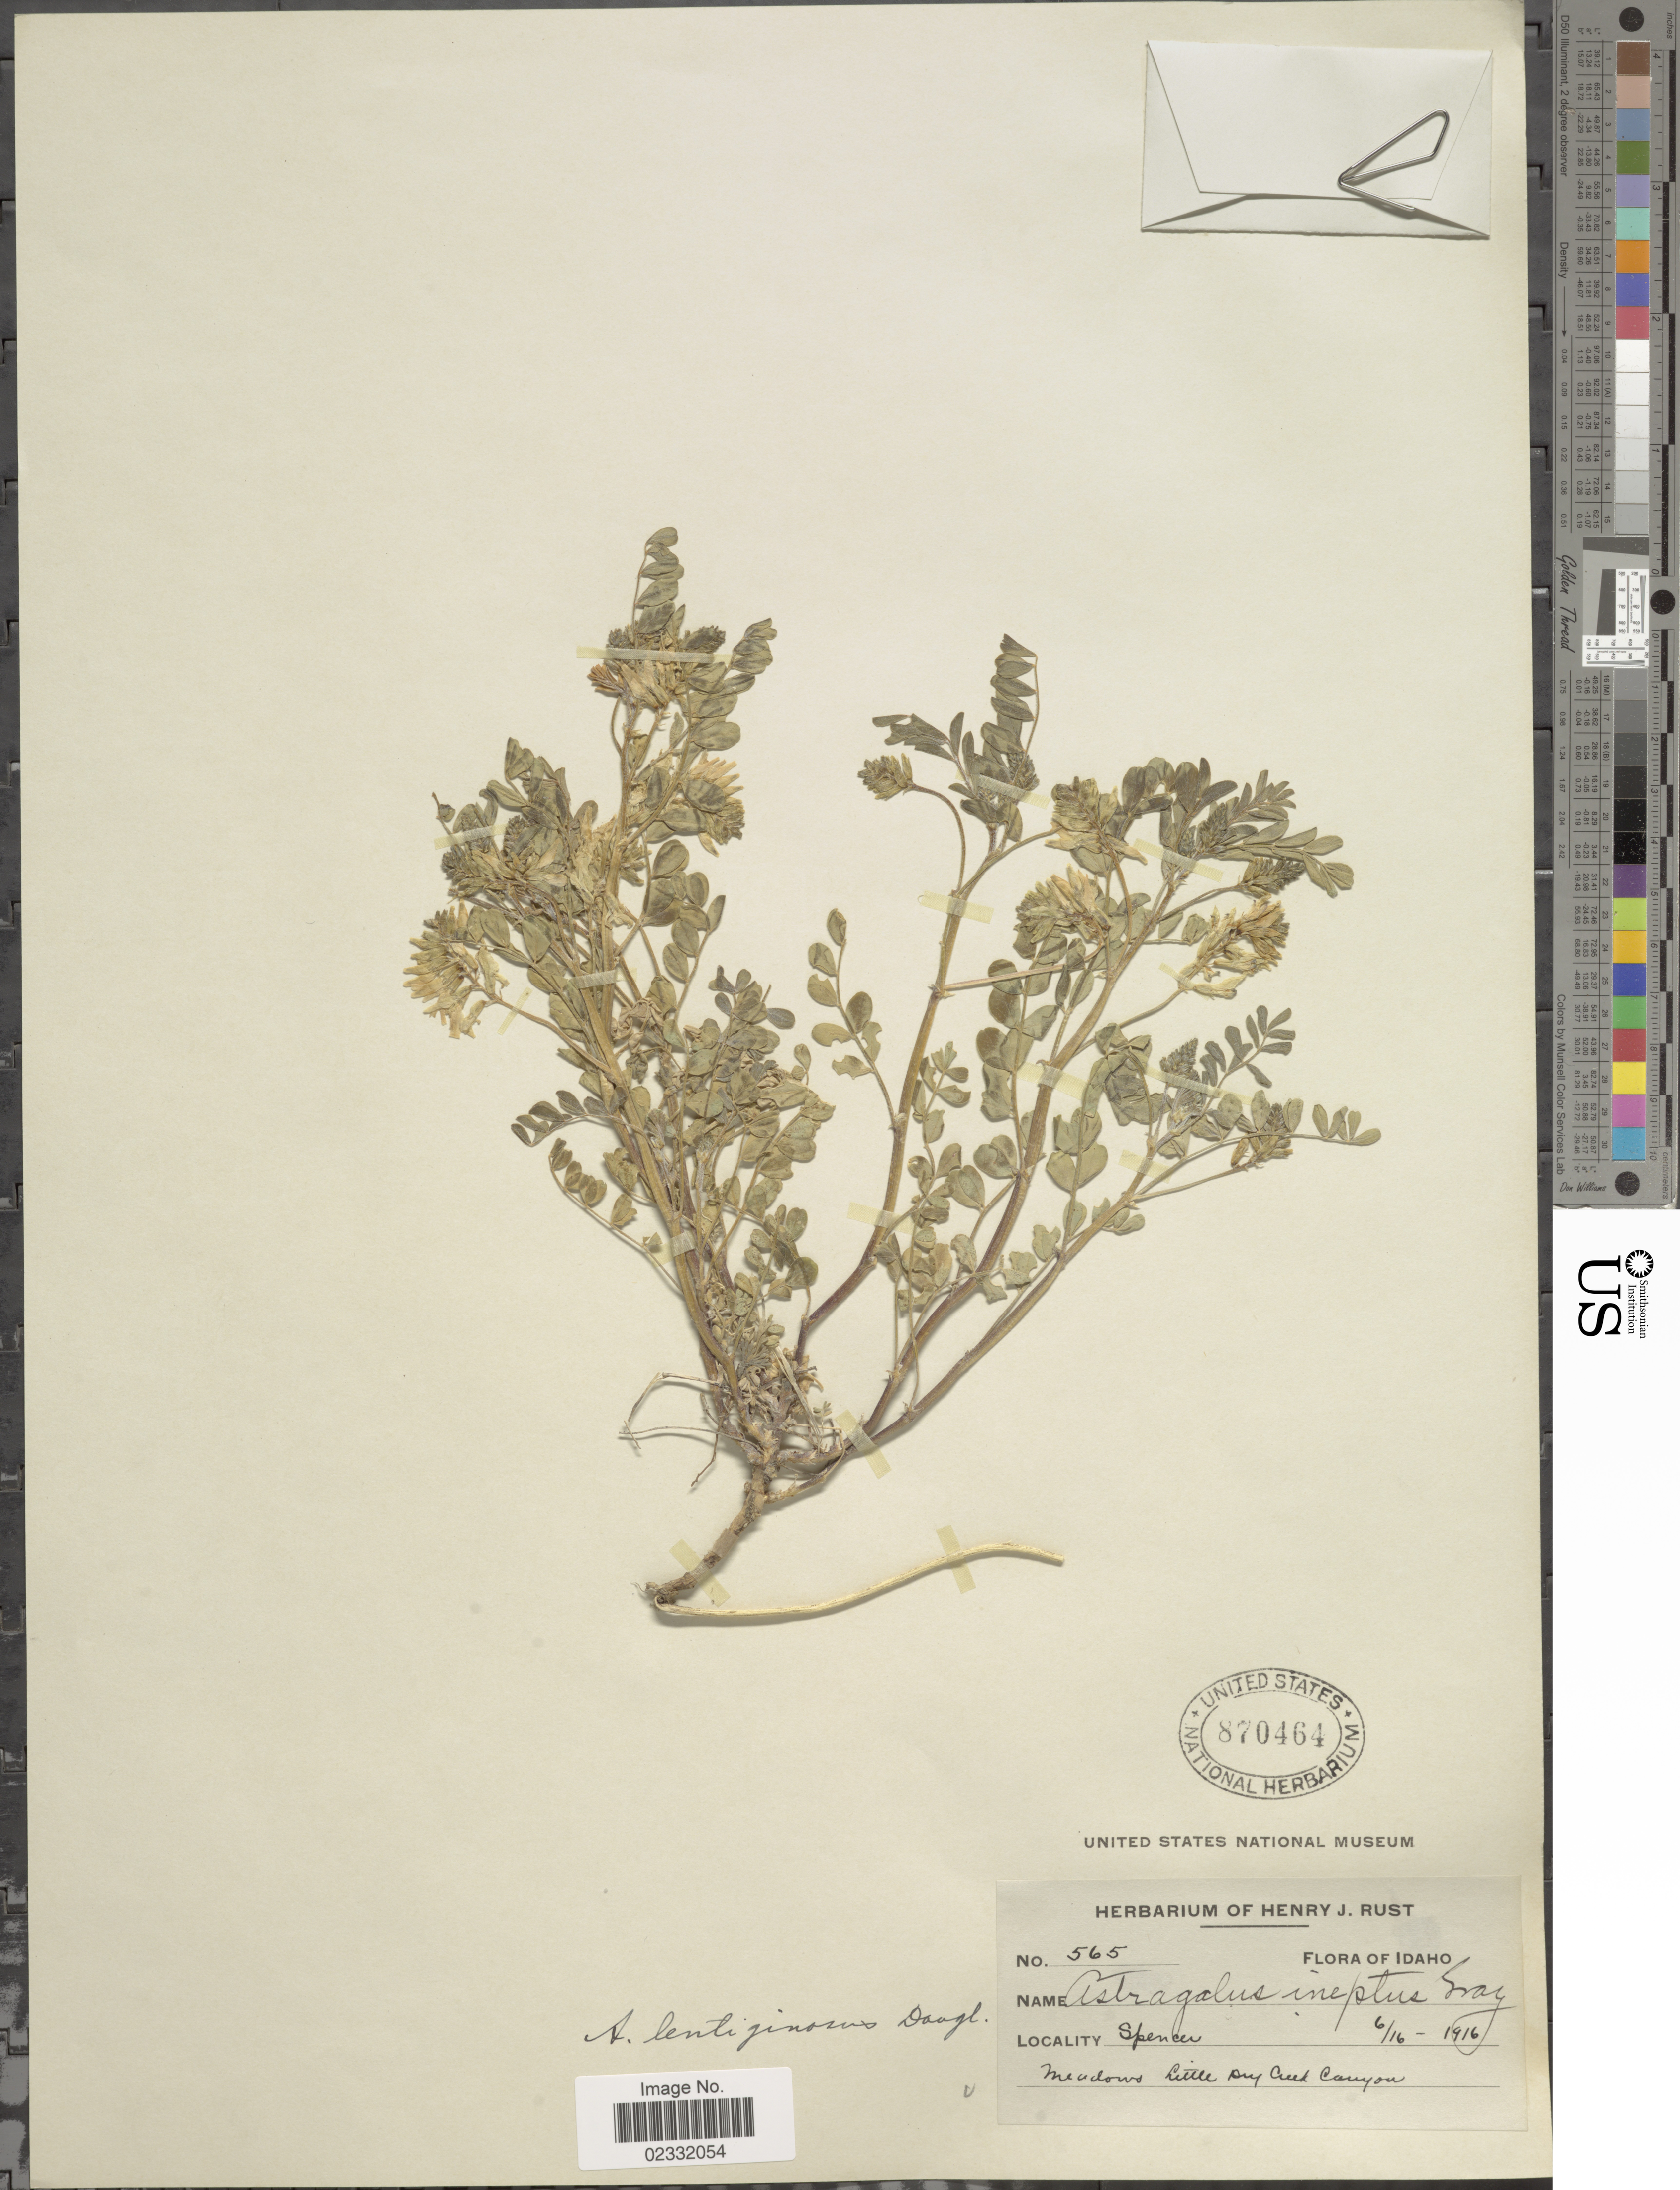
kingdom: Plantae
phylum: Tracheophyta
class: Magnoliopsida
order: Fabales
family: Fabaceae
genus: Astragalus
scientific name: Astragalus lentiginosus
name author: Douglas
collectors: H. J. Rust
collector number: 565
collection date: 1916-06-16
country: United States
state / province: Idaho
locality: Spencer, Meadows Little Dry Creek Canyon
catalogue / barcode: US 870464